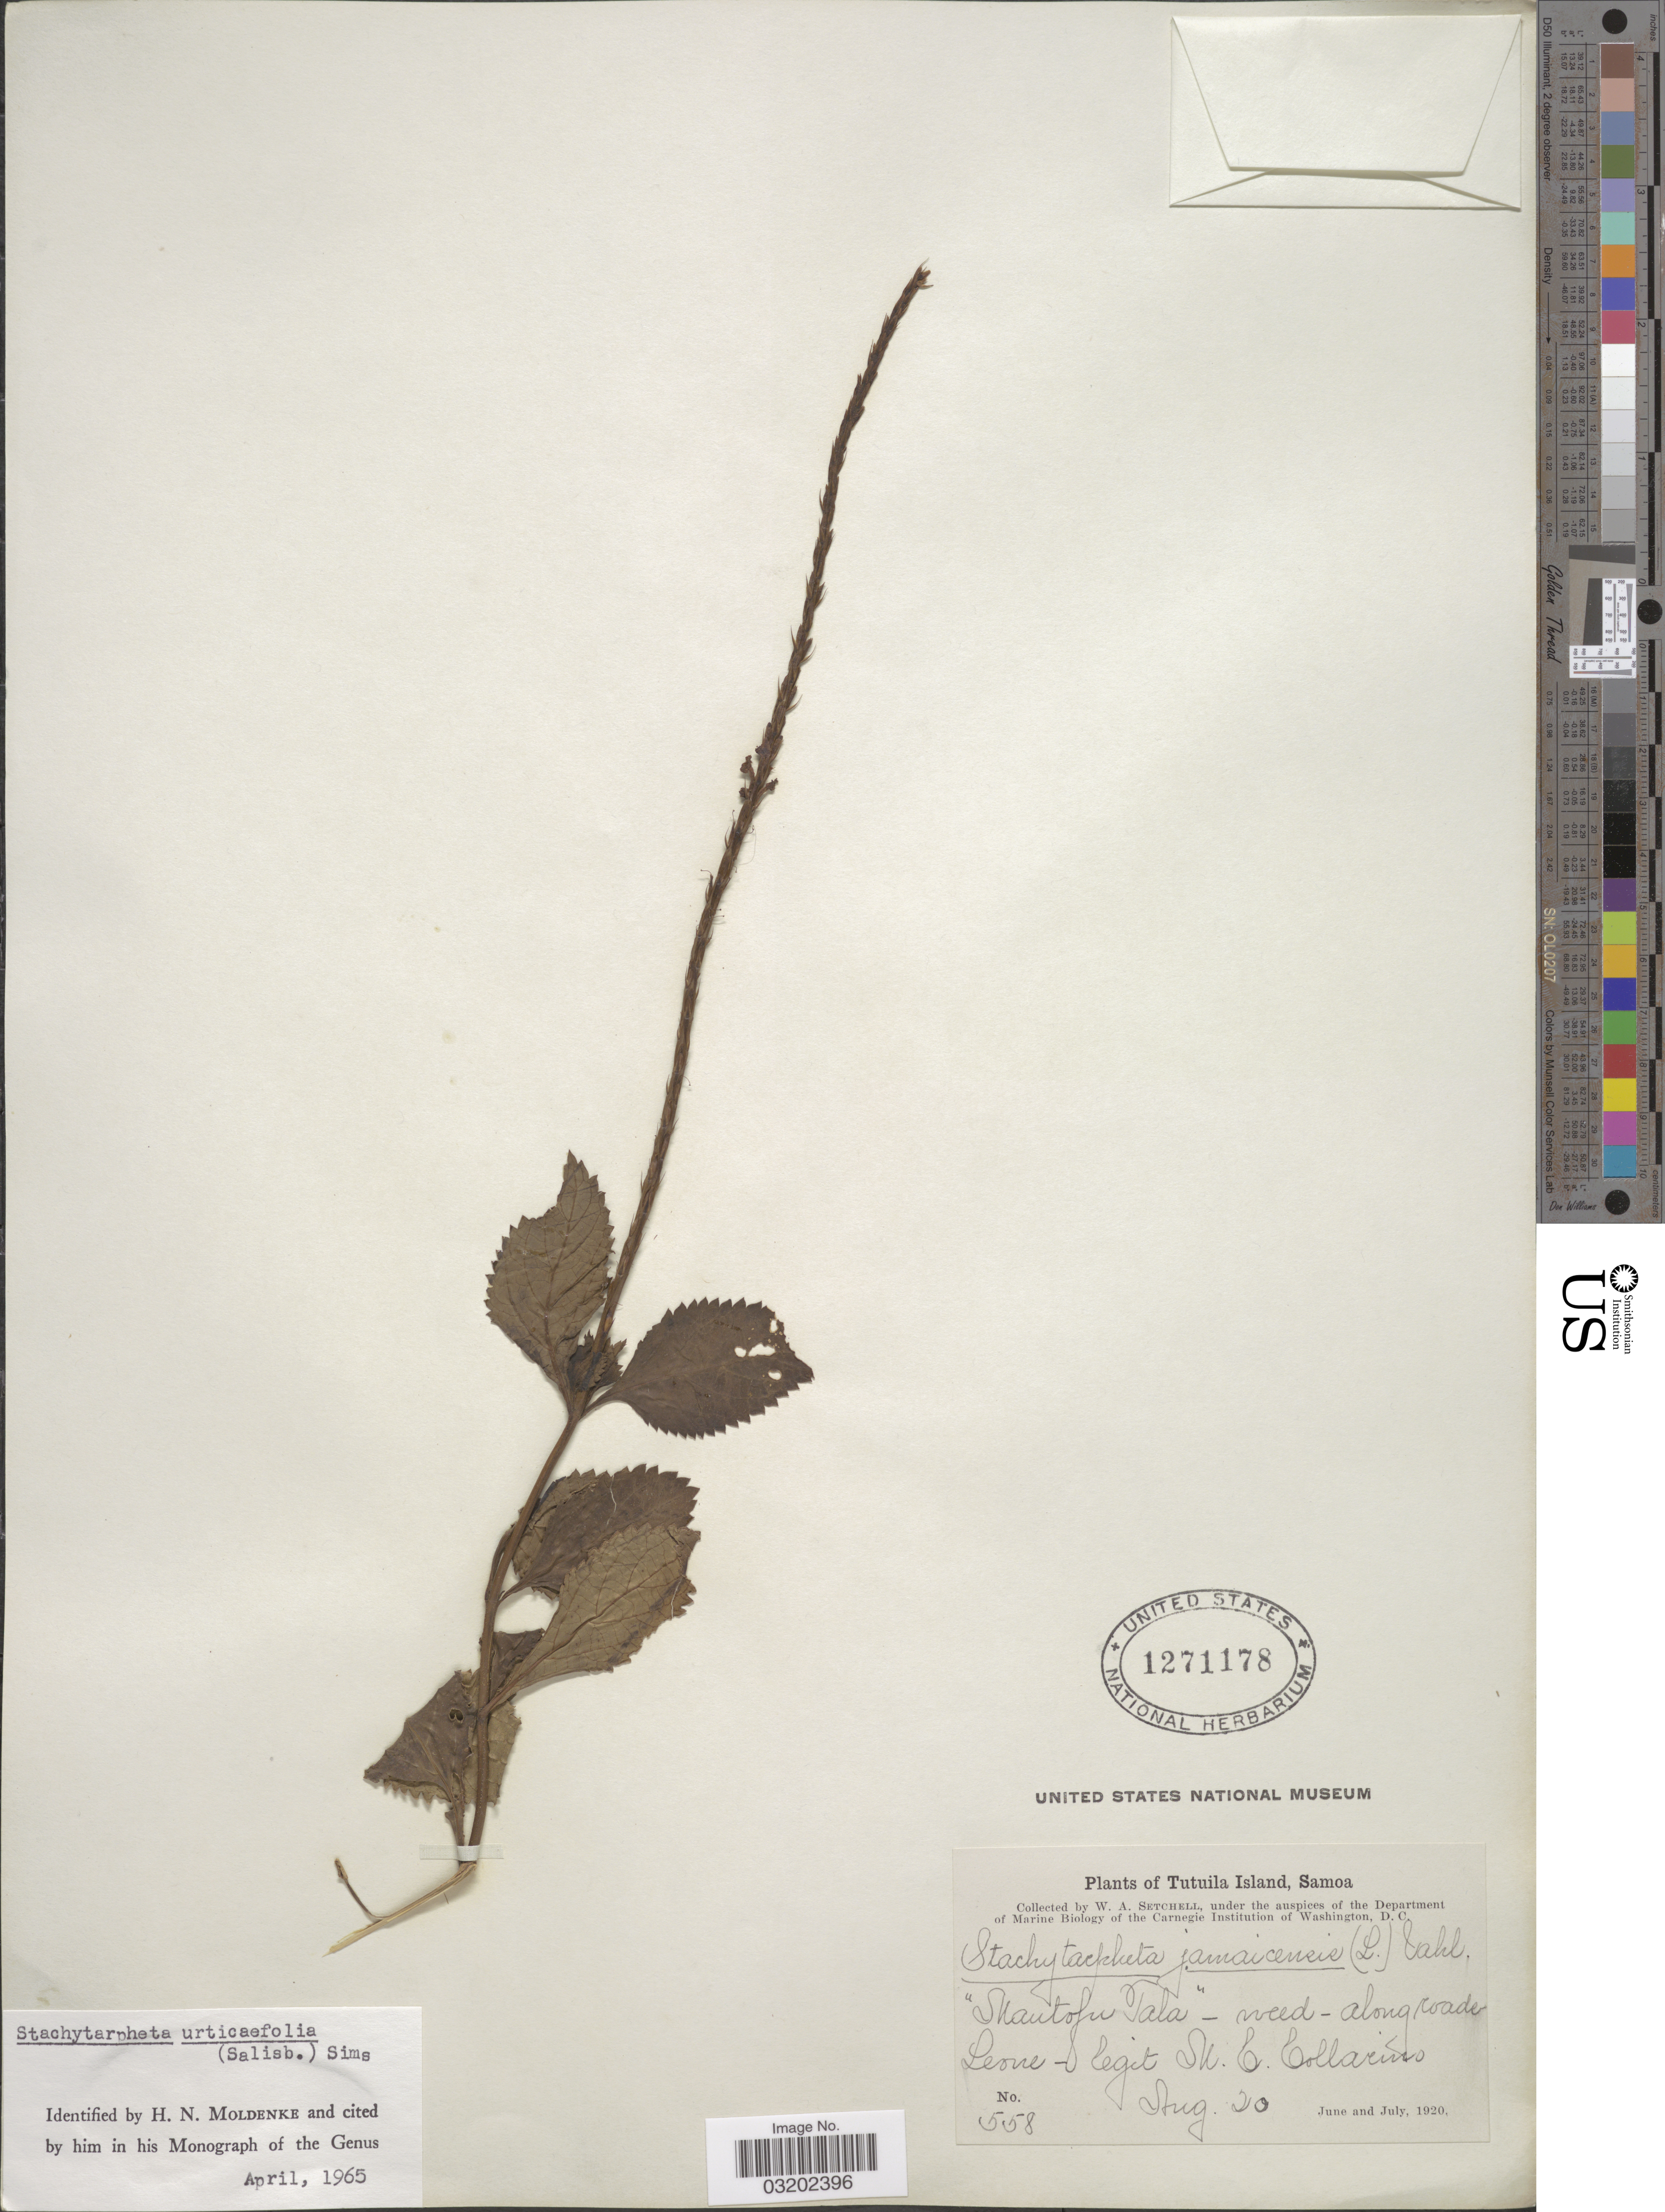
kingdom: Plantae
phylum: Tracheophyta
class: Magnoliopsida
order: Lamiales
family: Verbenaceae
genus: Stachytarpheta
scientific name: Stachytarpheta urticifolia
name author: Sims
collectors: M.C. Collarino & W. Setchell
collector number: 558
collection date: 1920-08-20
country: American Samoa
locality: Tutuila Island, Samoa. Along roads - Leone.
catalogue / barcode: US 1271178